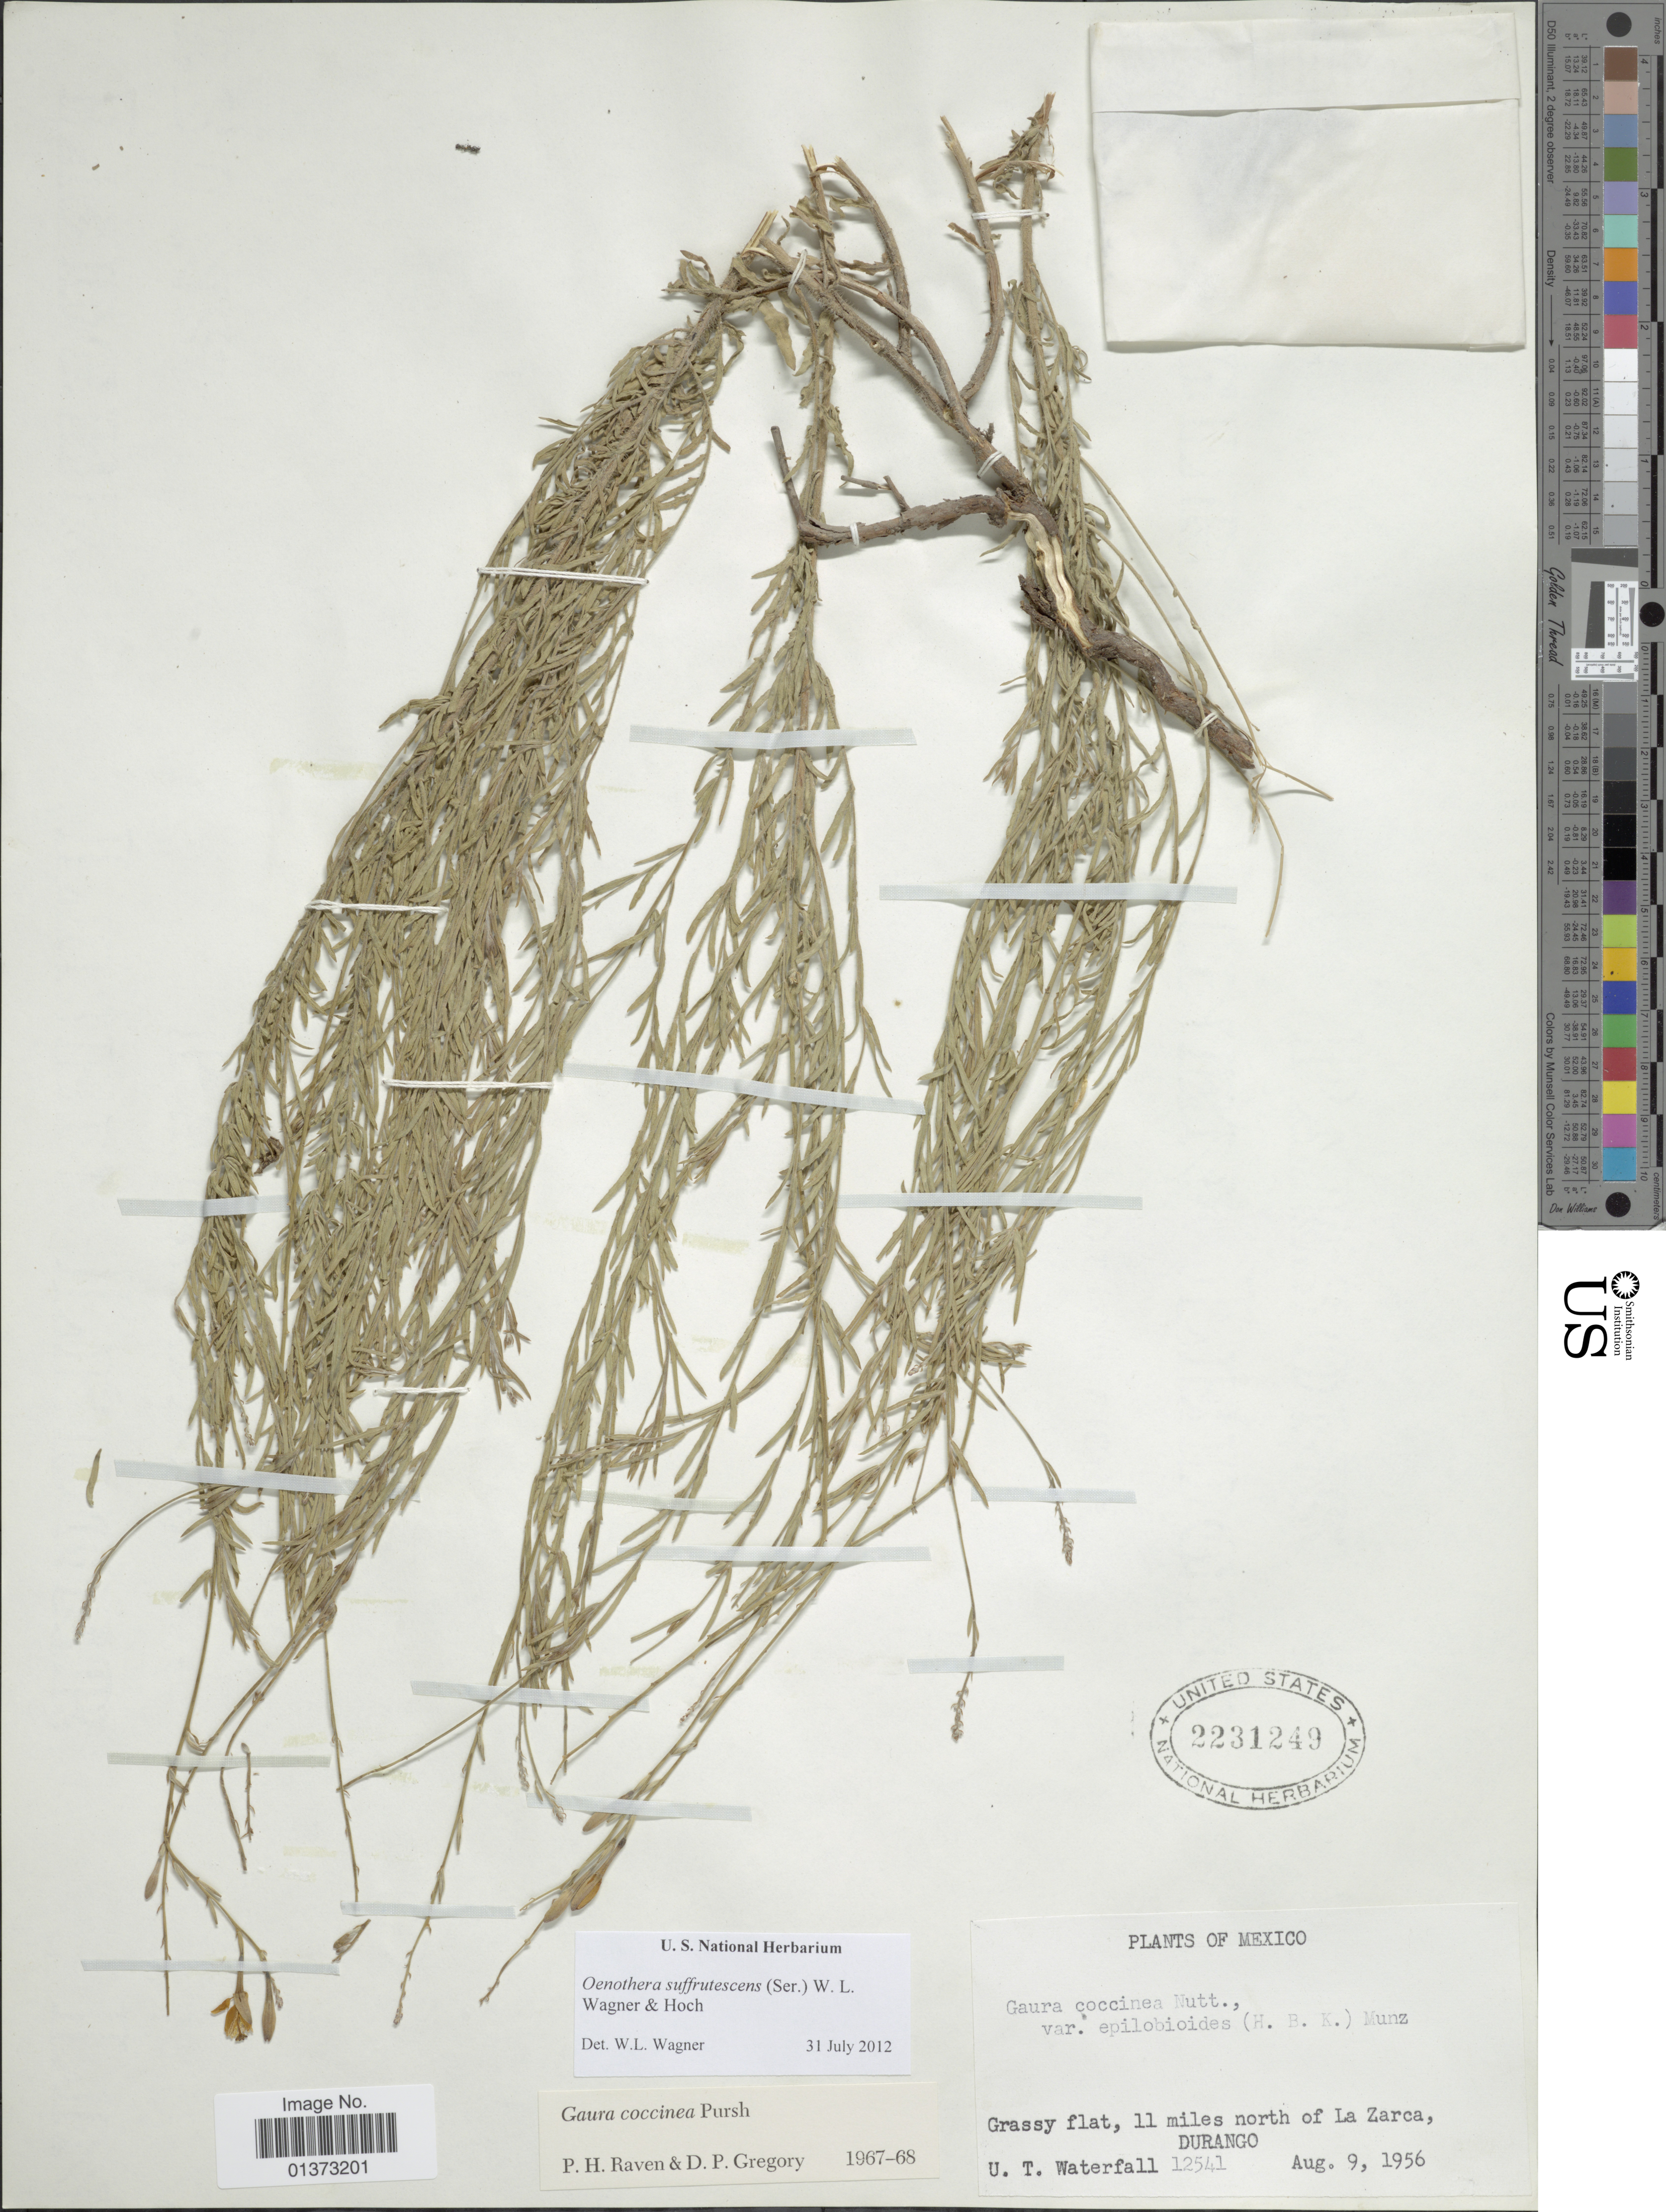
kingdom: Plantae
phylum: Tracheophyta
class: Magnoliopsida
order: Myrtales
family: Onagraceae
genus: Oenothera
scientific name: Oenothera suffrutescens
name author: (Ser.) W.L. Wagner & Hoch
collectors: U. T. Waterfall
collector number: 12541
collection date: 1956-08-09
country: Mexico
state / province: Durango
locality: Grassy flat, 11 miles north of La Zarca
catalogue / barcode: US 2231249